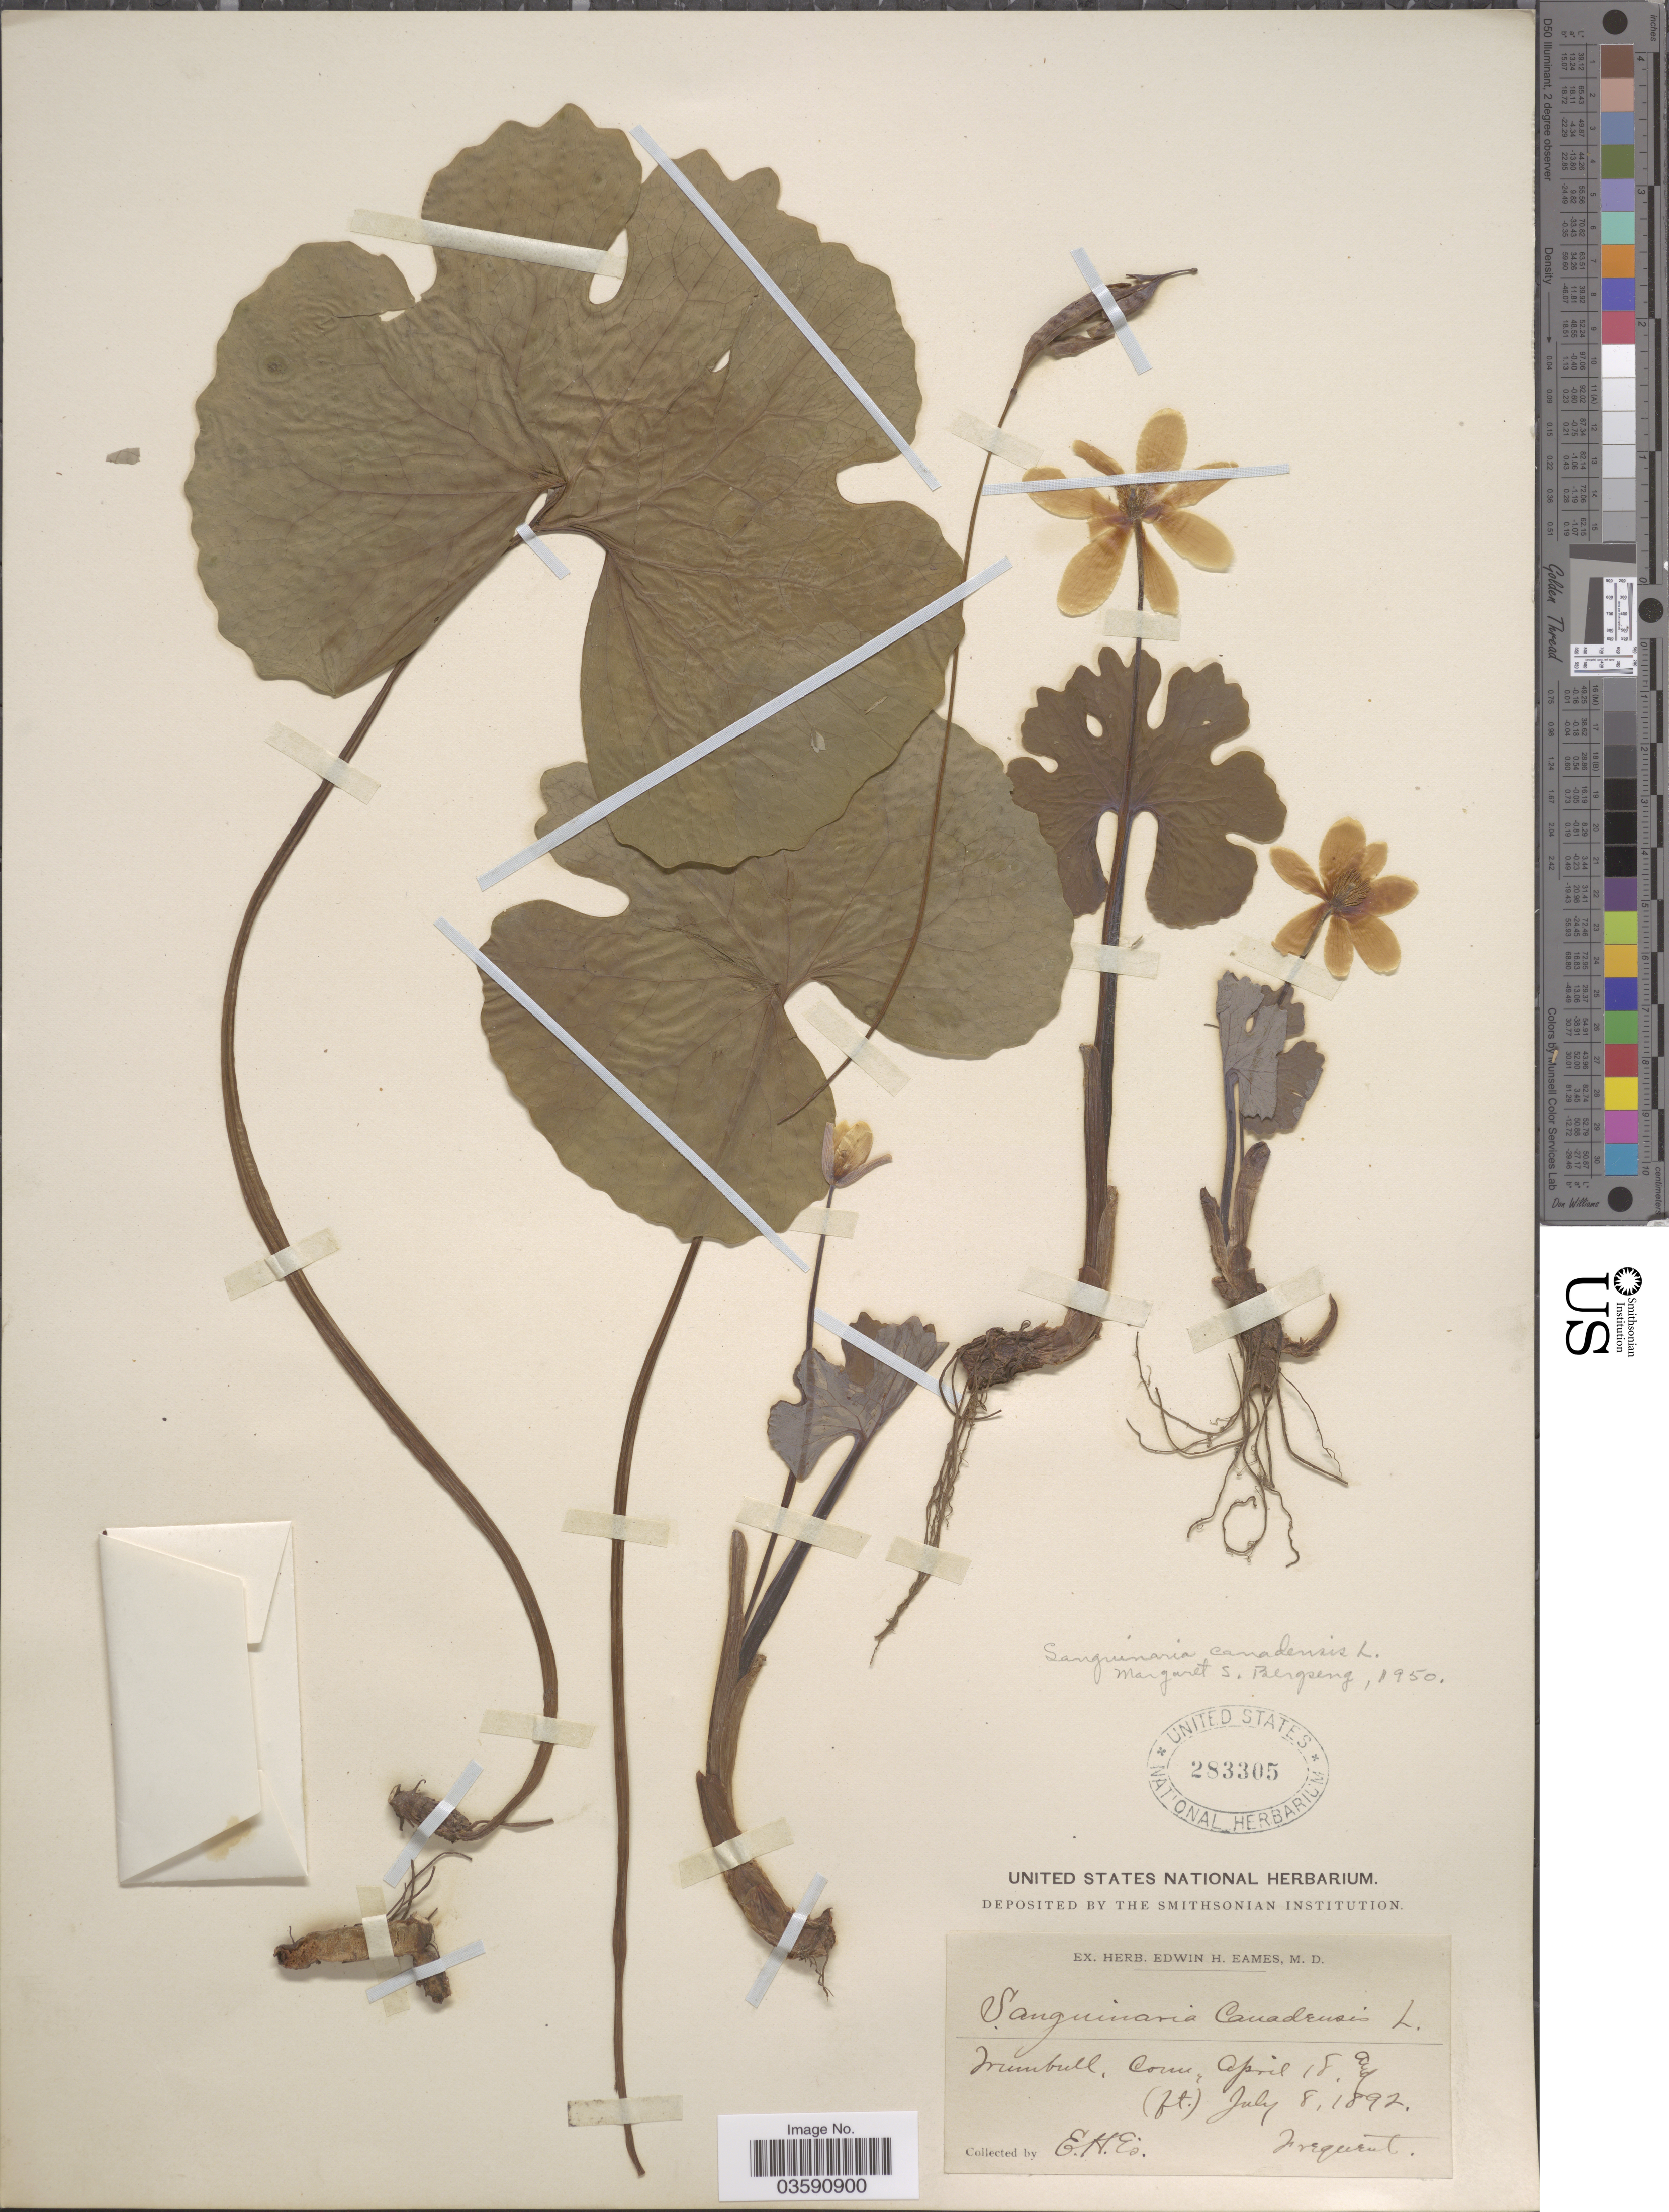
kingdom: Plantae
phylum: Tracheophyta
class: Magnoliopsida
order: Ranunculales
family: Papaveraceae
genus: Sanguinaria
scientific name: Sanguinaria canadensis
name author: L.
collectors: E. H. Eames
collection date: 1892-04-18/1892-07-08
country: United States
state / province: Connecticut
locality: Trumbull.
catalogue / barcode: US 283305